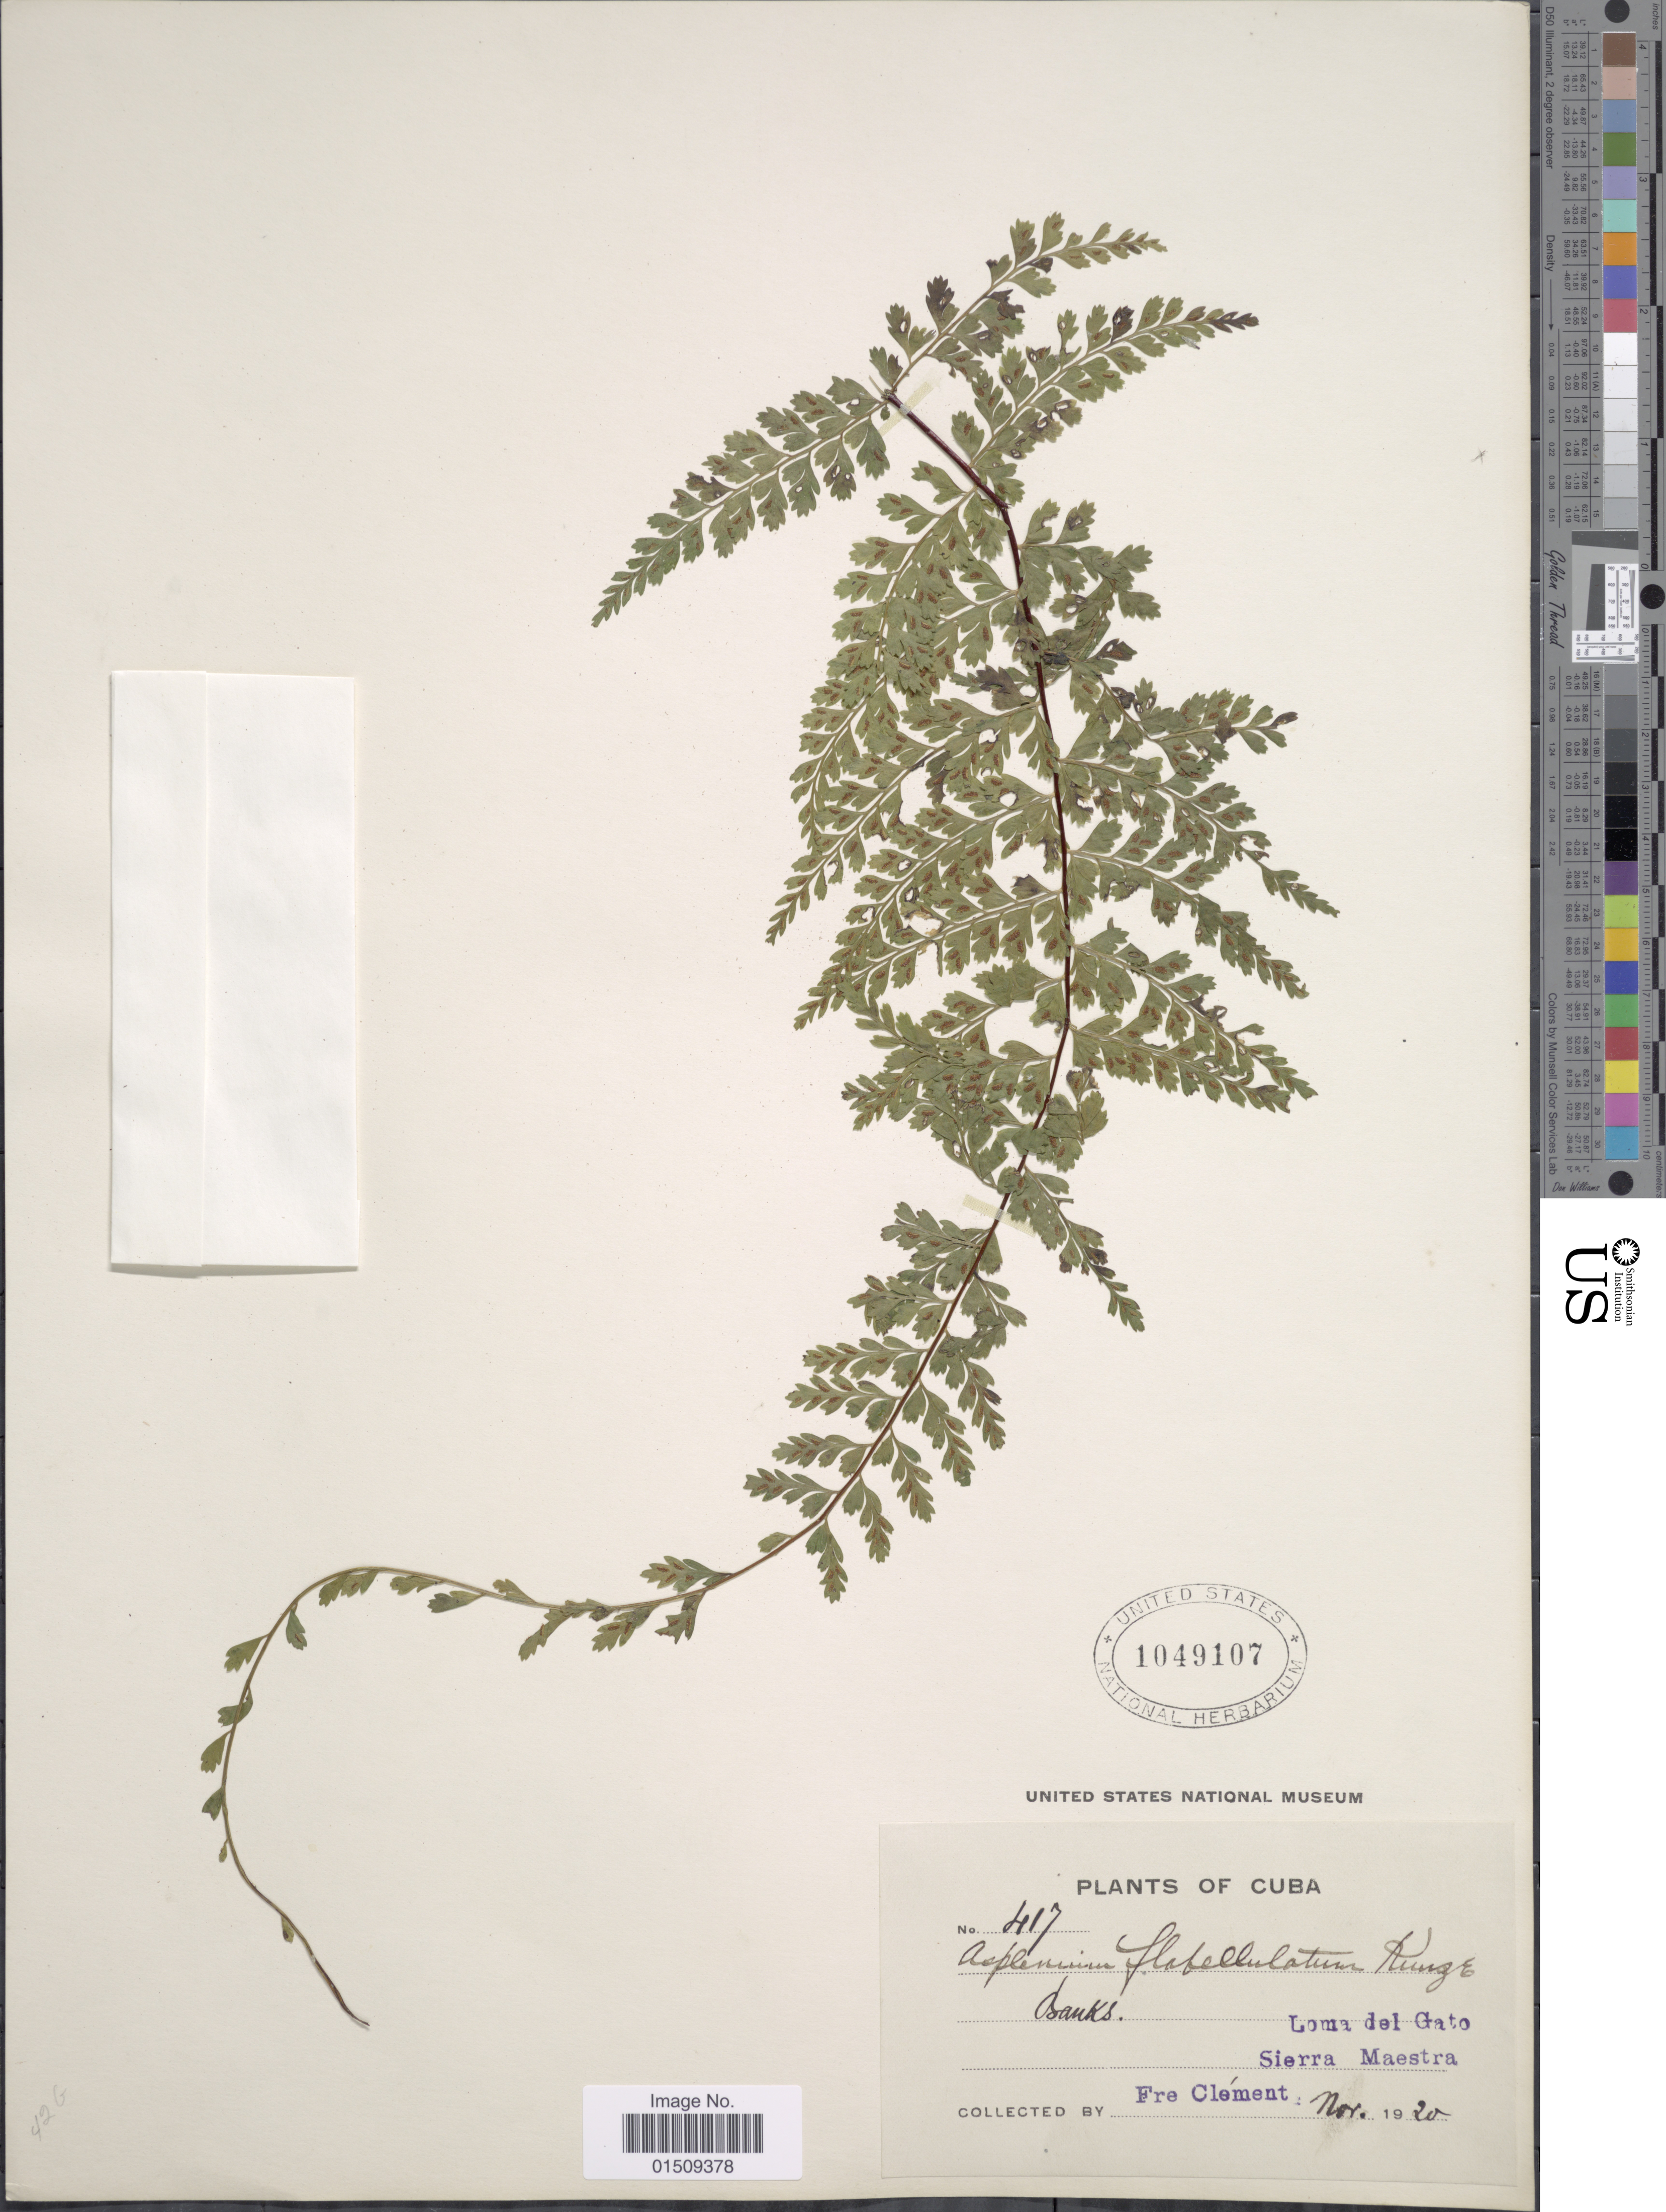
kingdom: Plantae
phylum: Tracheophyta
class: Polypodiopsida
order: Polypodiales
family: Aspleniaceae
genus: Asplenium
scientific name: Asplenium radicans var. partitum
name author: (Klotzsch) Hieron.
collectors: B. Clement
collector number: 417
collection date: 1920-11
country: Cuba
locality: Loma del Gato, Sierra Maestra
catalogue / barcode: US 1049107